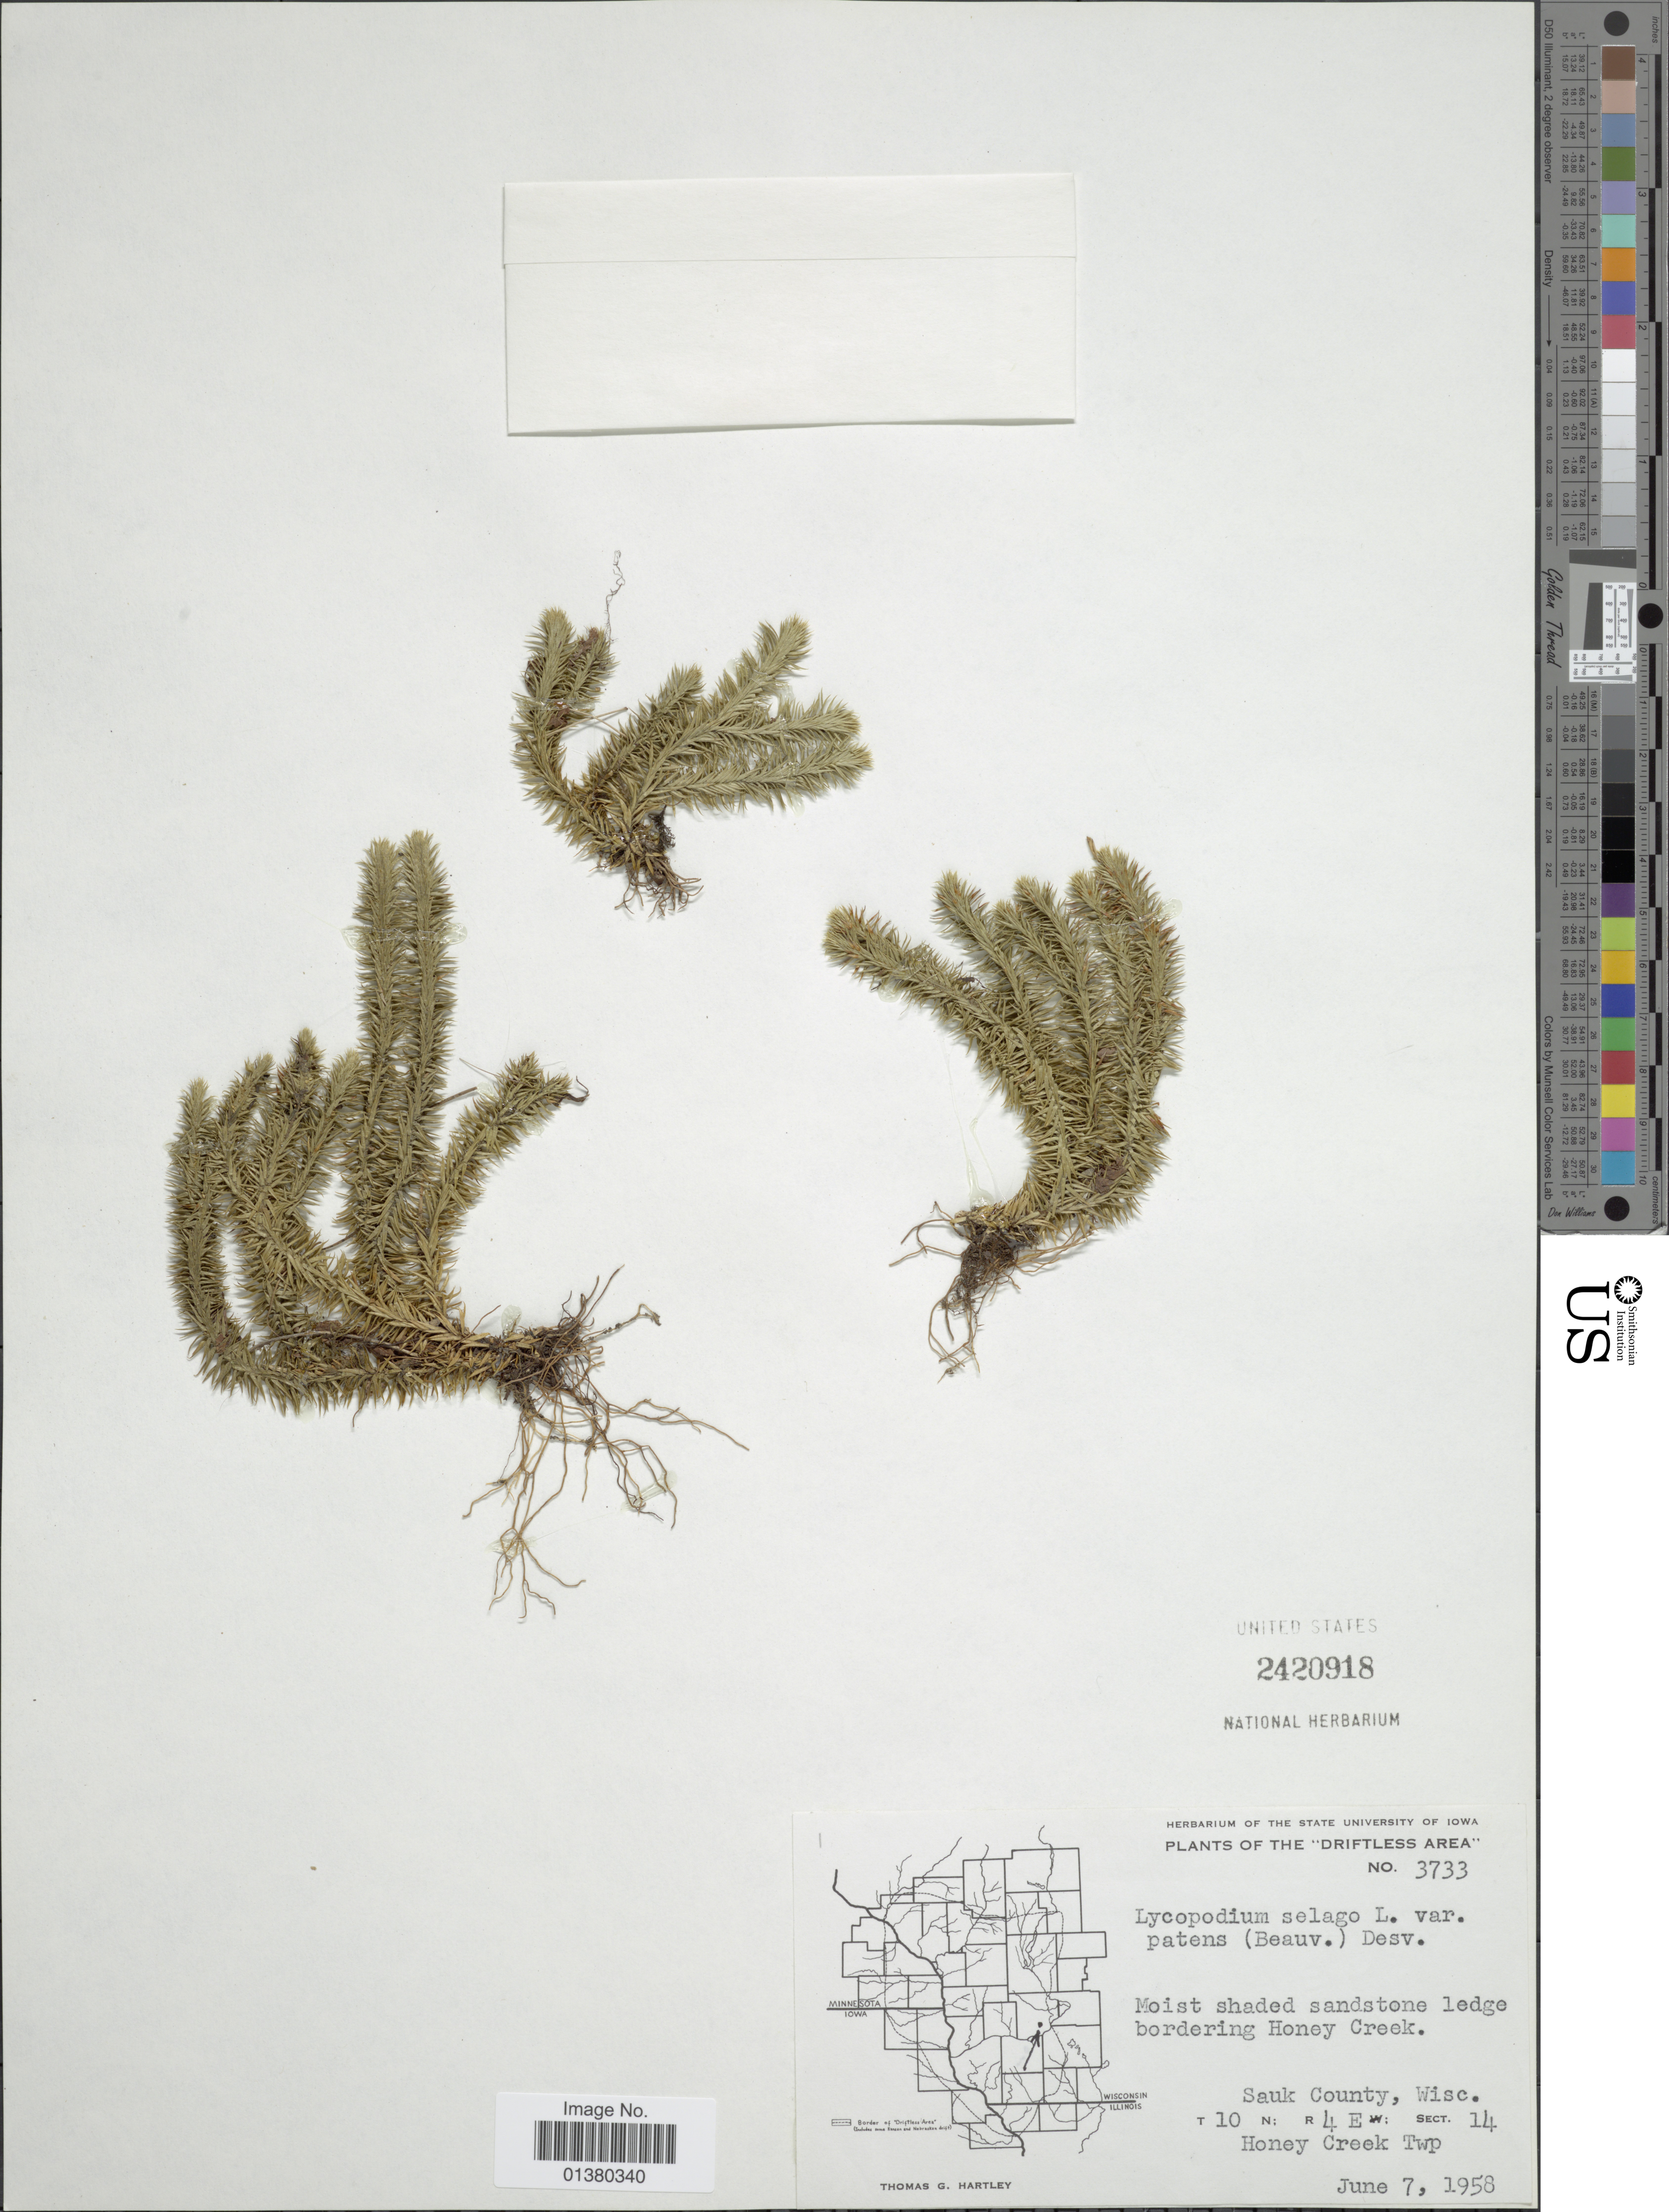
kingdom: Plantae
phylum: Tracheophyta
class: Lycopodiopsida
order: Lycopodiales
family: Lycopodiaceae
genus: Huperzia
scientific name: Huperzia porophila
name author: (F.E. Lloyd & Underw.) Holub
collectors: T. G. Hartley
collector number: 3733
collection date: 1958-06-07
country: United States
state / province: Wisconsin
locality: The 'Driftless Area', Mosit shaded sandstone ledge bordering Honey Creek, Sauk County, T10 R E, Sect 14, Honey Creek Twp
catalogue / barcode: US 2420918